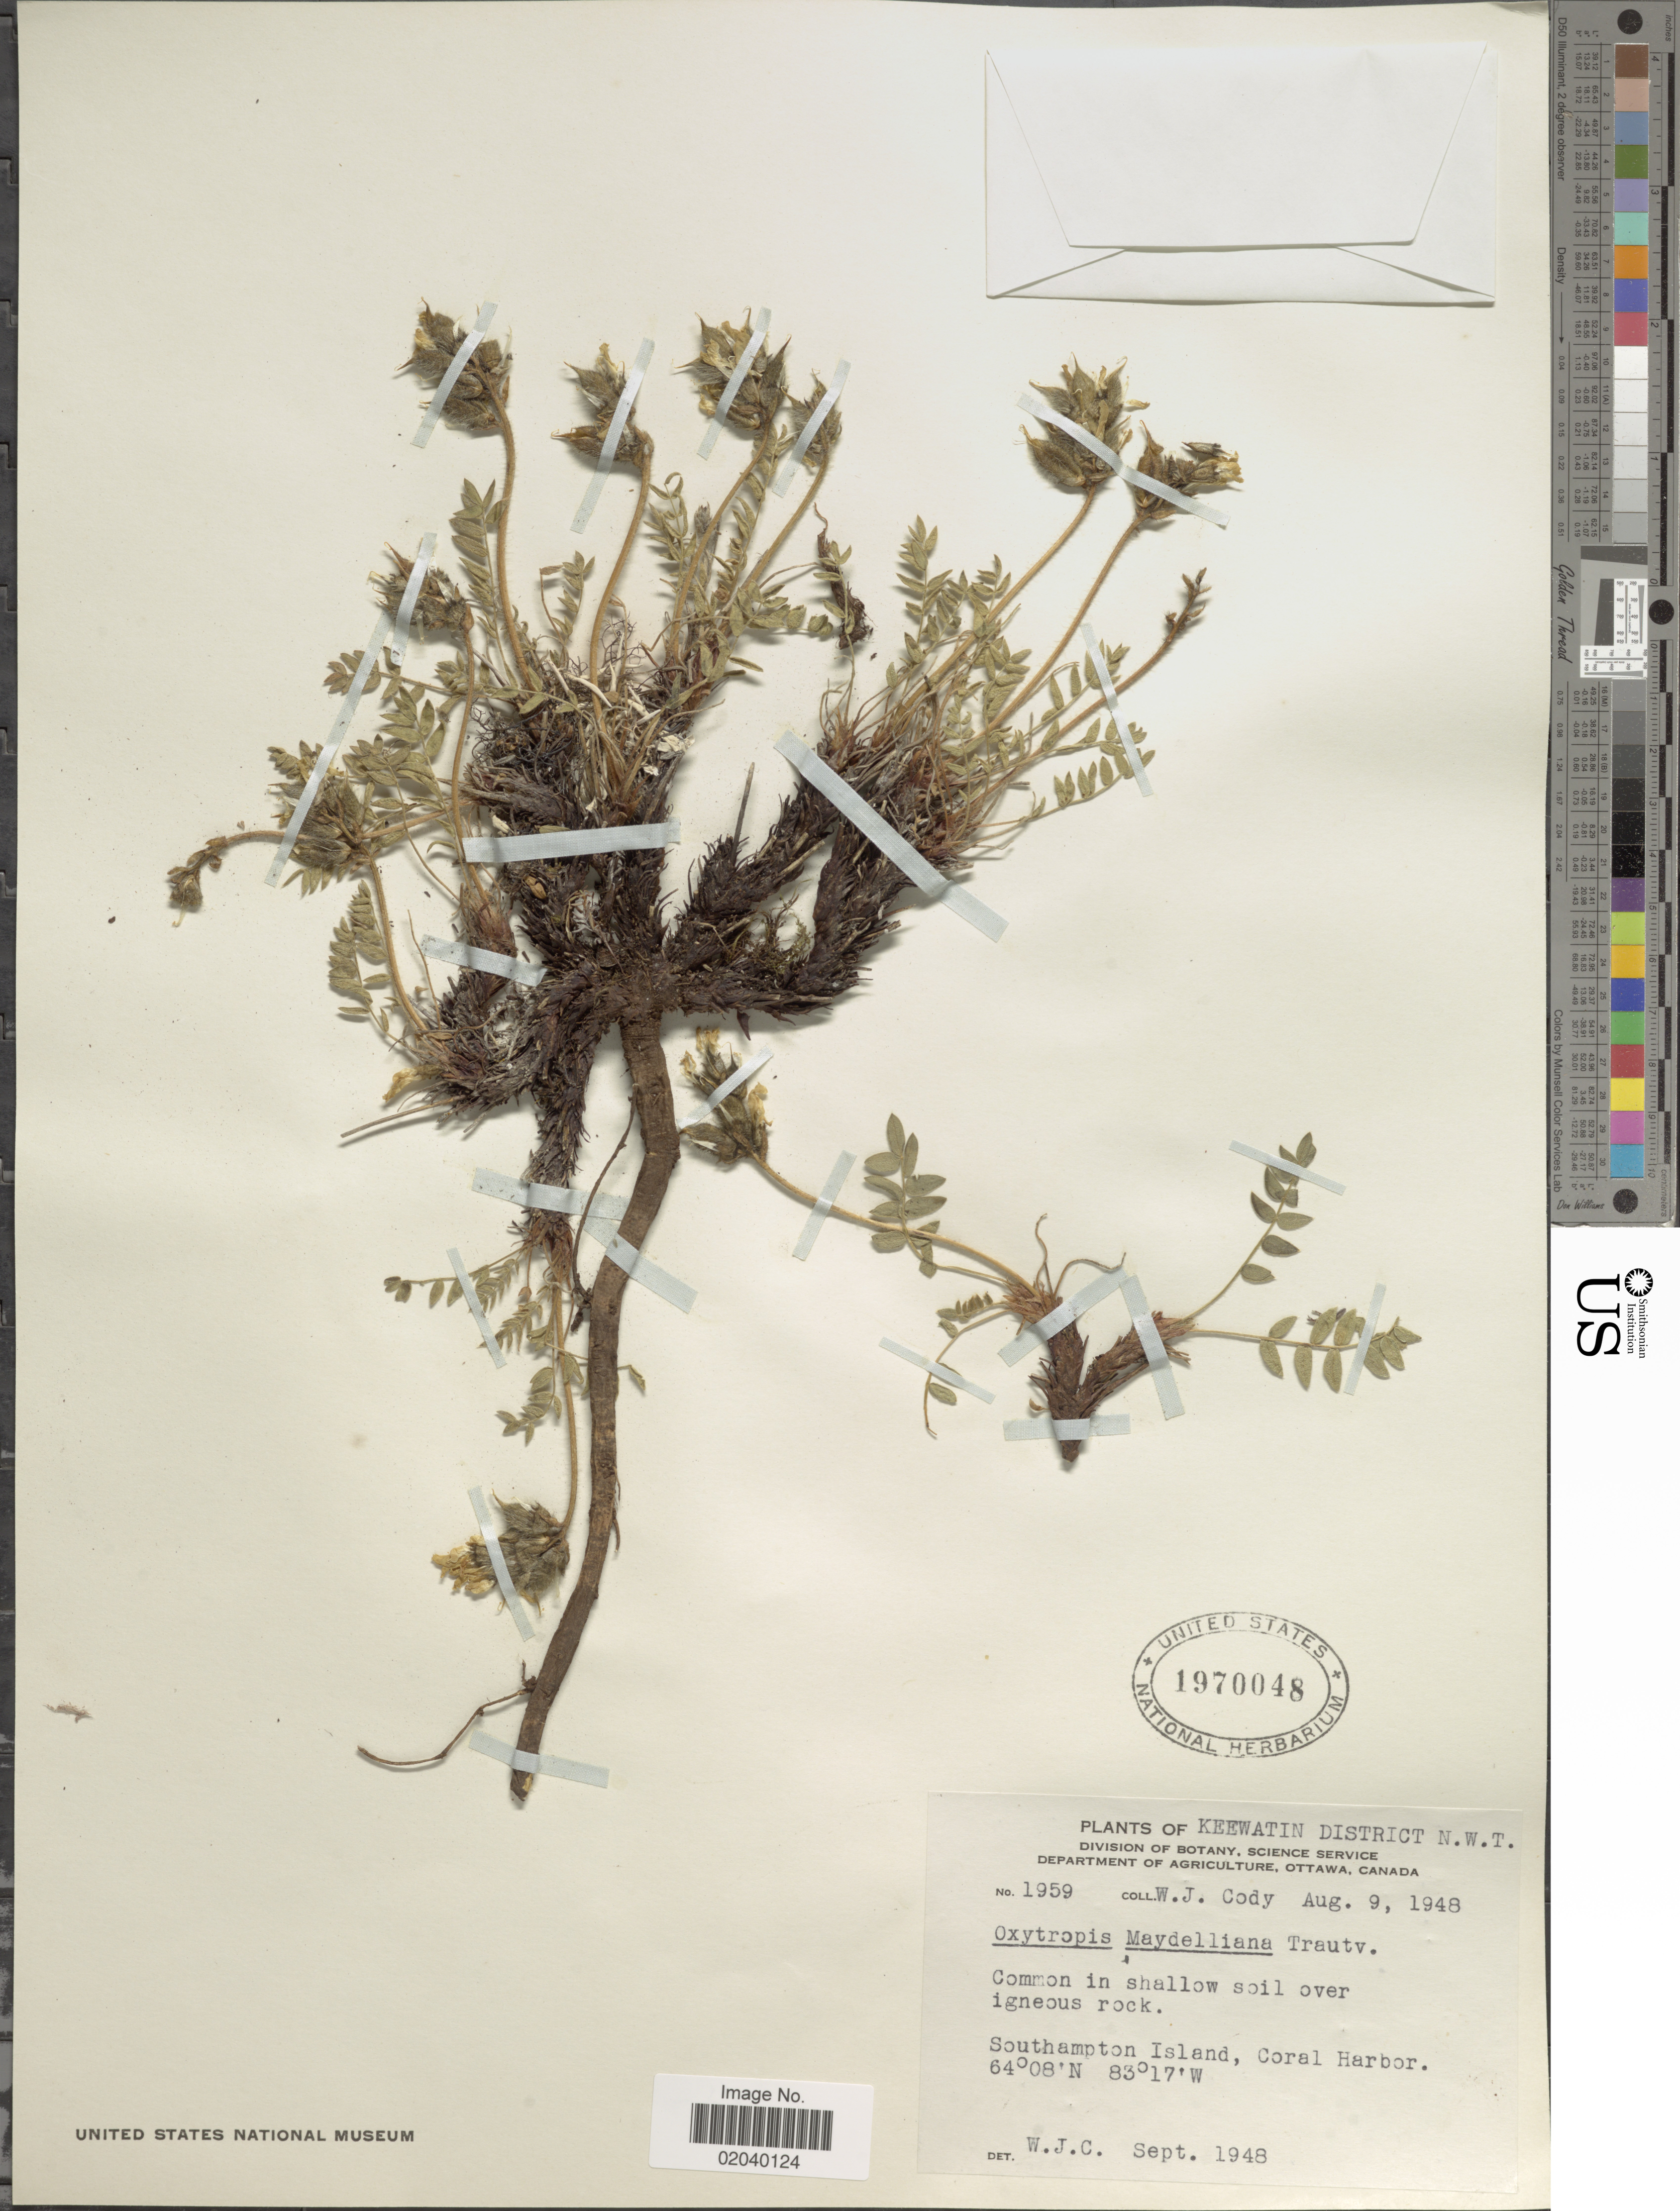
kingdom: Plantae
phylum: Tracheophyta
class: Magnoliopsida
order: Fabales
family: Fabaceae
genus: Oxytropis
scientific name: Oxytropis maydelliana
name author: Trautv.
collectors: W. Cody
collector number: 1959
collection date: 1948-08-09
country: Canada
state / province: Northwest Territories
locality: Keewatin District, Southampton Island, Coral Harbor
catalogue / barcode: US 1970048